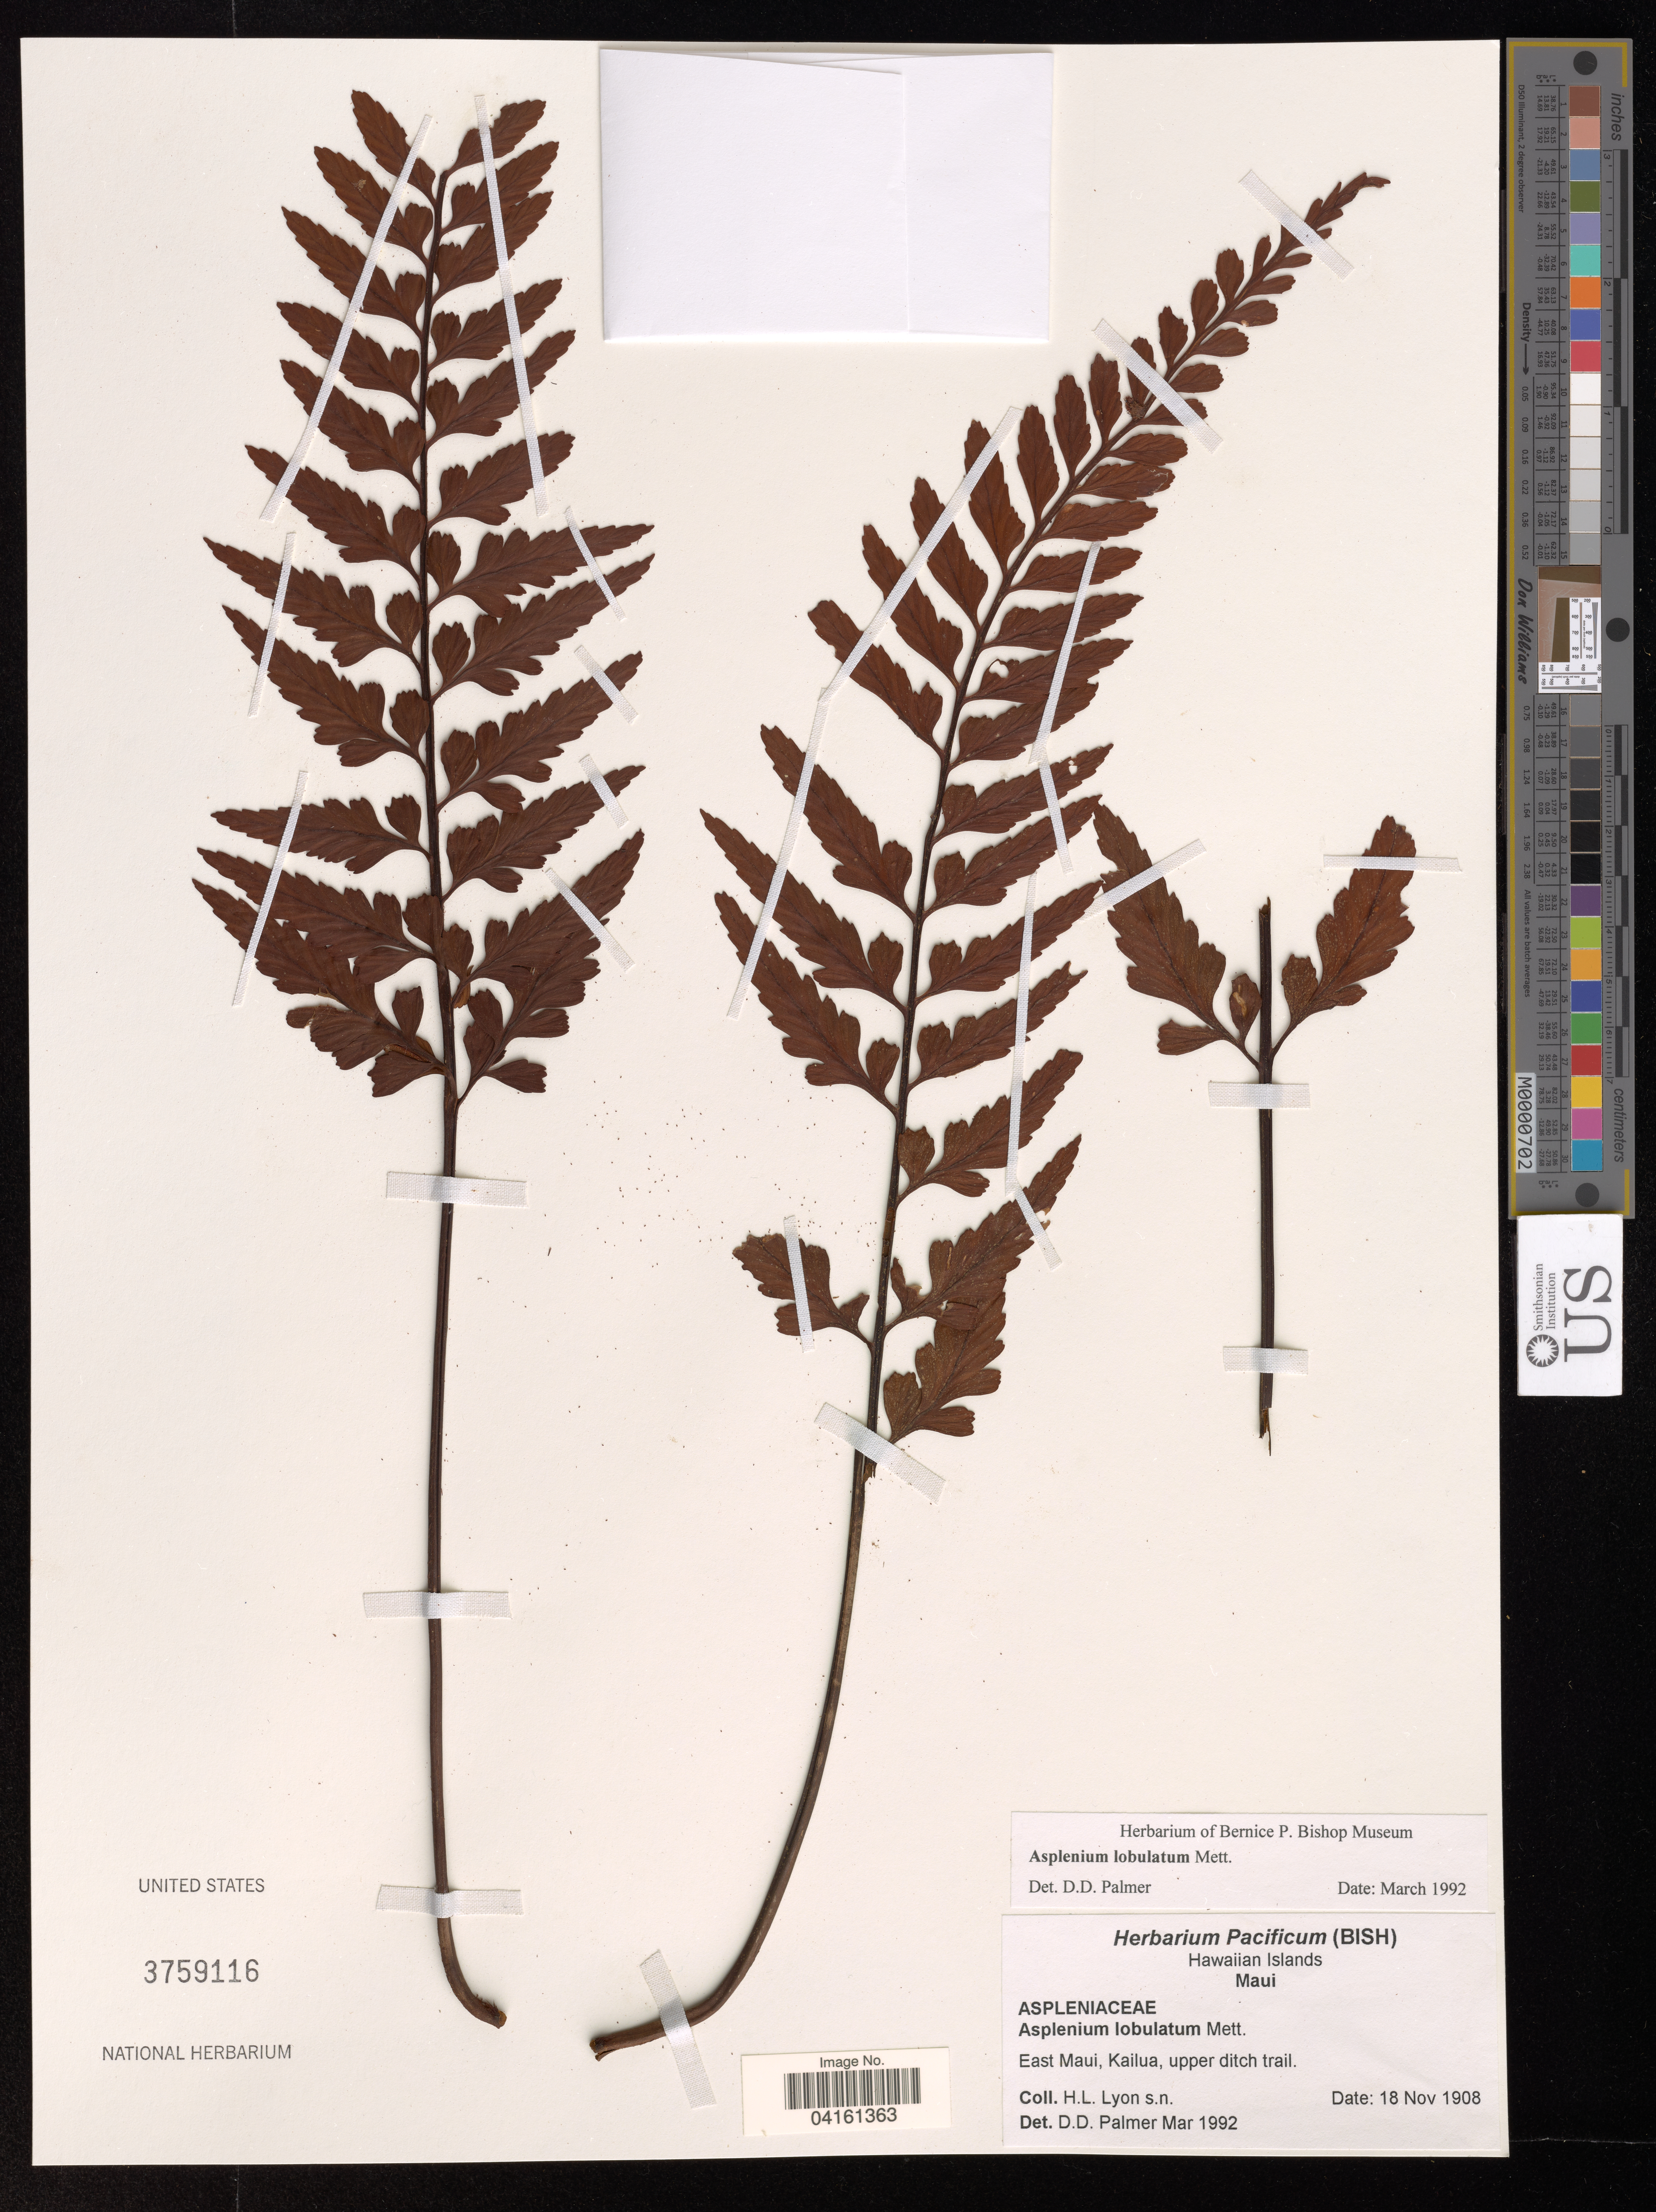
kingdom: Plantae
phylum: Tracheophyta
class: Polypodiopsida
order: Polypodiales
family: Aspleniaceae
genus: Asplenium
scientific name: Asplenium lobulatum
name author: Mett.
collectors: H. Lyon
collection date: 1908-11-18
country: United States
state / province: Hawaii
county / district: Maui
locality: Hawaiian Islands Maui. East Maui, Kailua, upper ditch trail.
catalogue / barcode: US 3759116